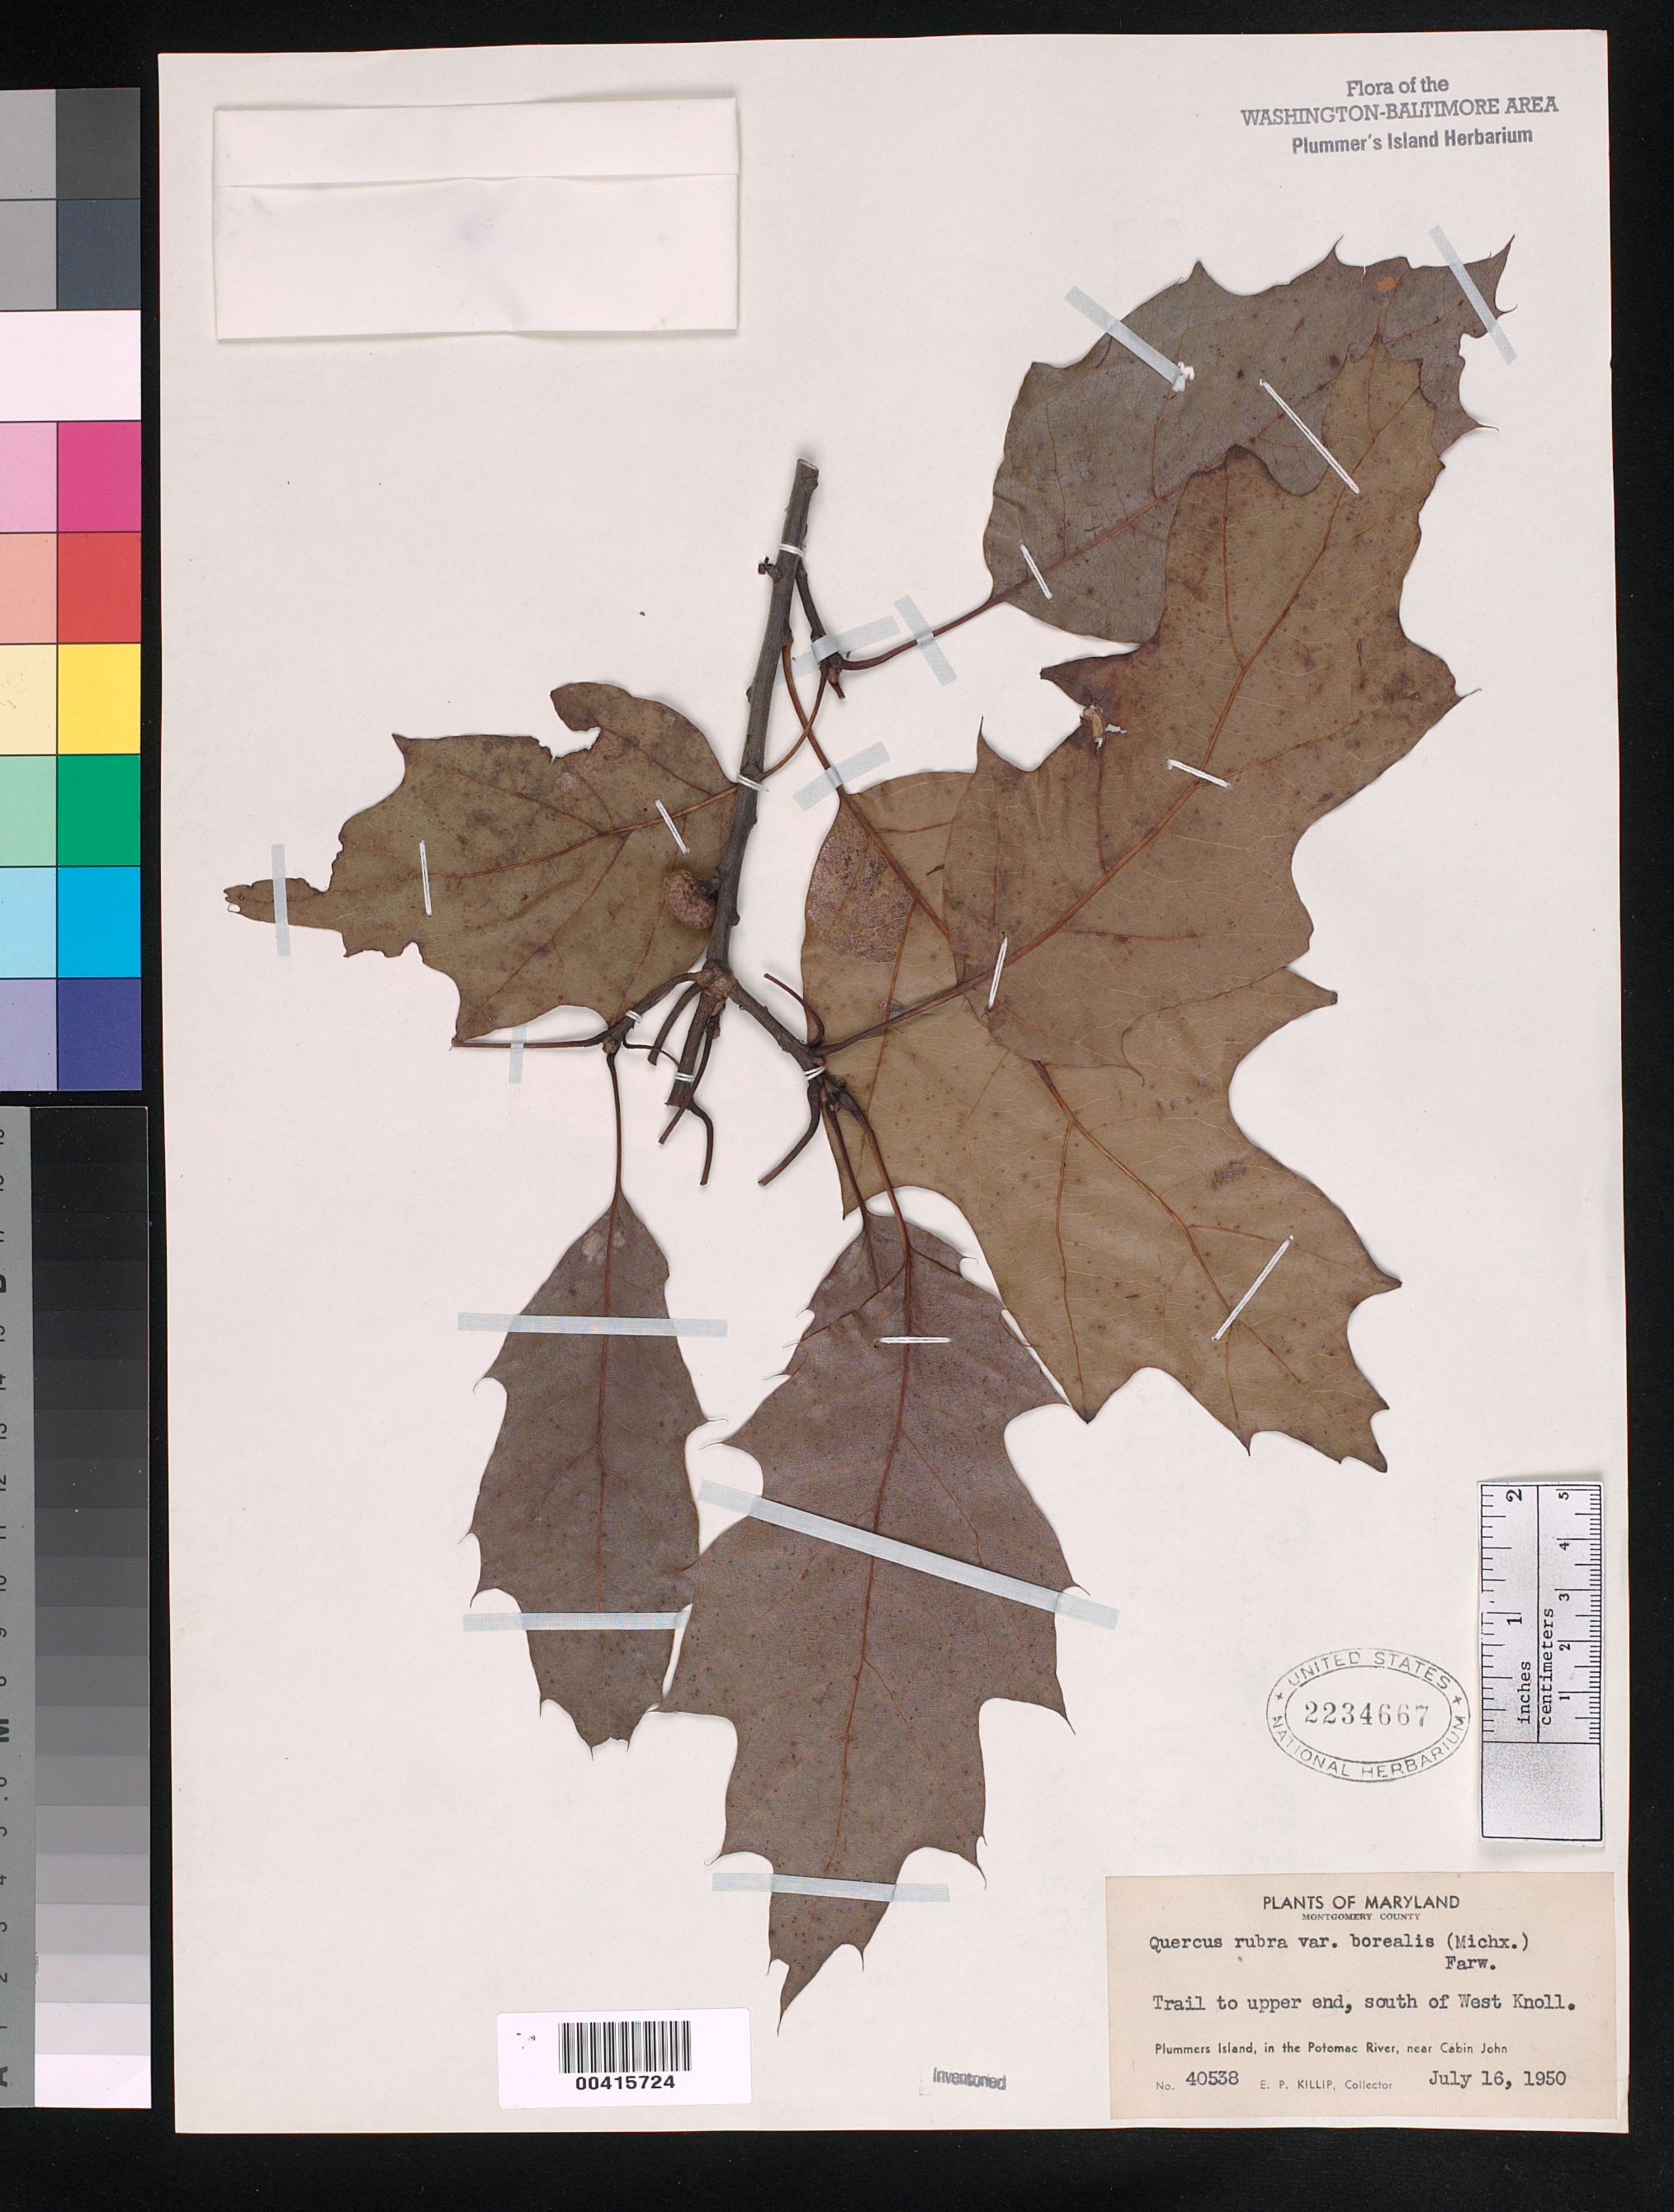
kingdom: Plantae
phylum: Tracheophyta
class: Magnoliopsida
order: Fagales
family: Fagaceae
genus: Quercus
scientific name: Quercus rubra var. borealis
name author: (F. Michx.) Farw.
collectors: E. P. Killip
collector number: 40538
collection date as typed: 16 Jul 1950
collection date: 1950-07-16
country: United States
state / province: Maryland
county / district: Montgomery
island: Plummers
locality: Plummer's Island, S of west knoll C. & O. Canal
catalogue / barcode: US 2234667